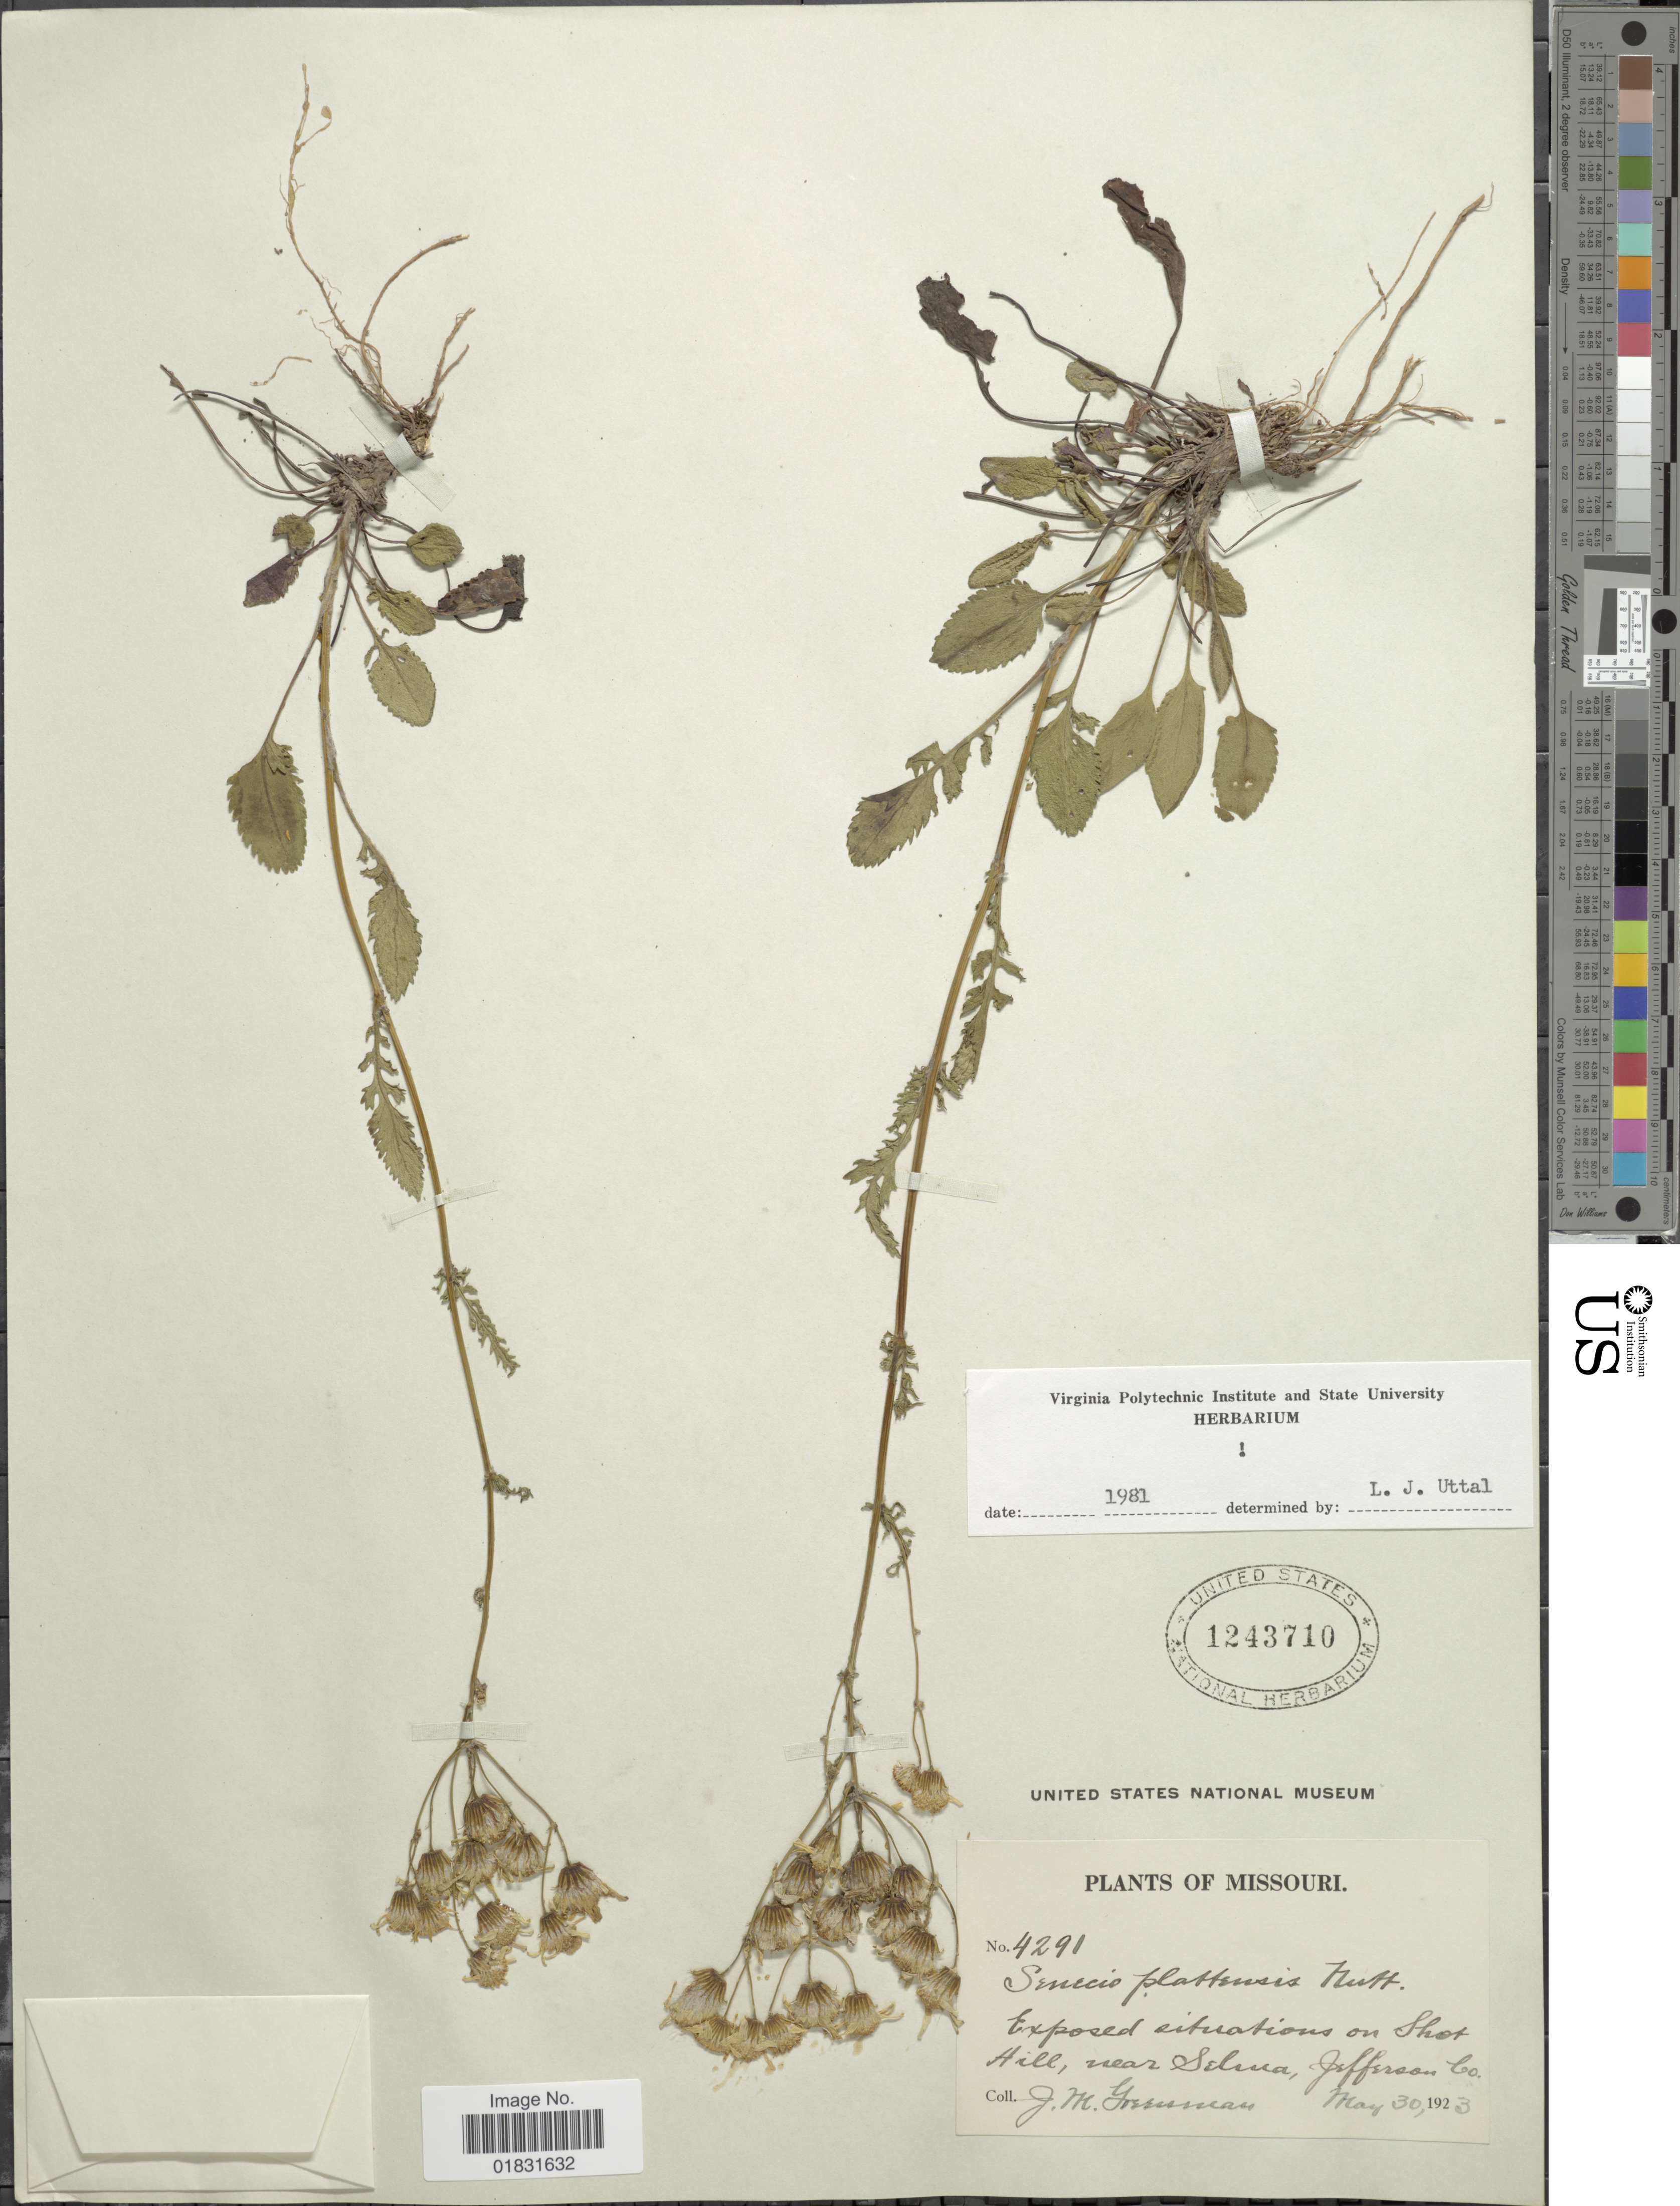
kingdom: Plantae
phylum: Tracheophyta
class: Magnoliopsida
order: Asterales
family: Asteraceae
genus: Packera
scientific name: Packera plattensis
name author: W.A. Weber & Á. Löve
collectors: J. M. Greenman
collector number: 4291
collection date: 1923-05-30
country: United States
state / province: Missouri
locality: Hill, near Selena, Jefferson Co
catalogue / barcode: US 1243710